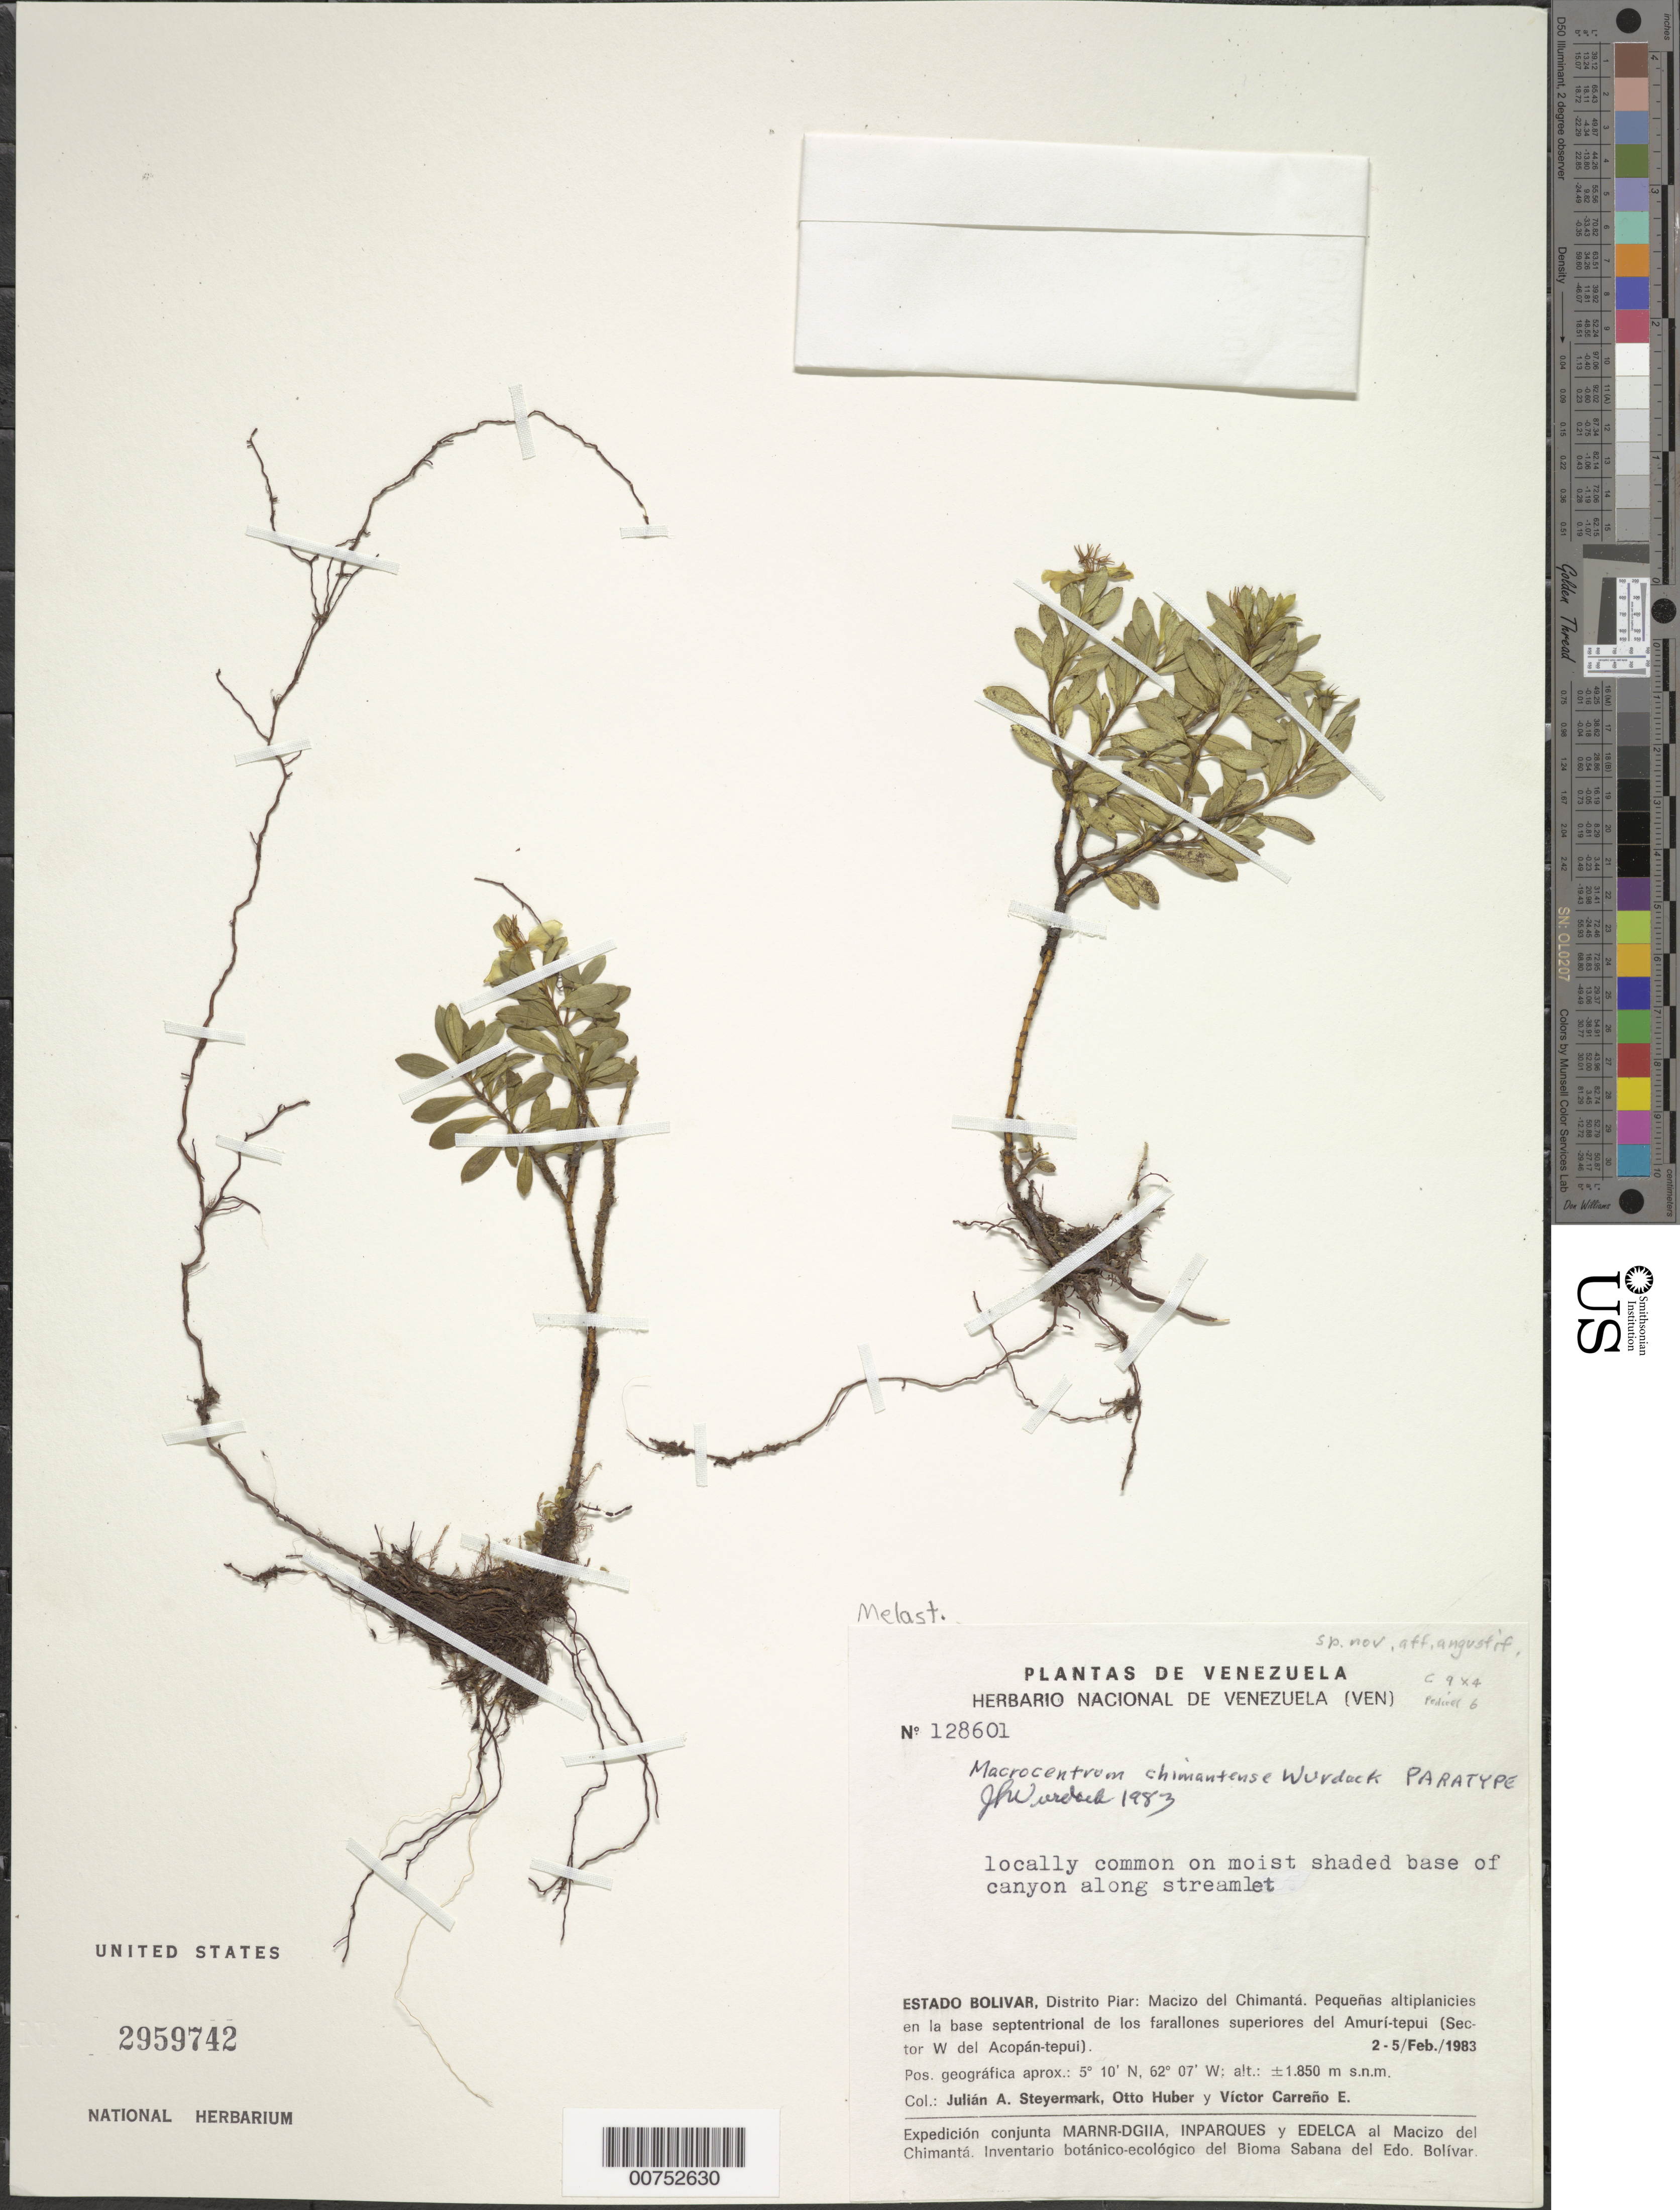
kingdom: Plantae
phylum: Tracheophyta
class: Magnoliopsida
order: Myrtales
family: Melastomataceae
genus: Macrocentrum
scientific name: Macrocentrum chimantense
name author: Wurdack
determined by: Wurdack, John J., (US), US (UNITED STATES)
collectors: J. Steyermark, O. Huber & V. Carreño E.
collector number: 128601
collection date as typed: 2-Feb-83 to 5-Feb-83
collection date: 1983-02-02/1983-02-05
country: Venezuela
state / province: Bolívar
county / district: Piar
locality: Macizo del Chimantá, Amuí-tepuí (Sector W del Acopán-tepuí)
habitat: Moist shaded base of canyon along streamlet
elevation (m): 1850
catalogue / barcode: US 2959742